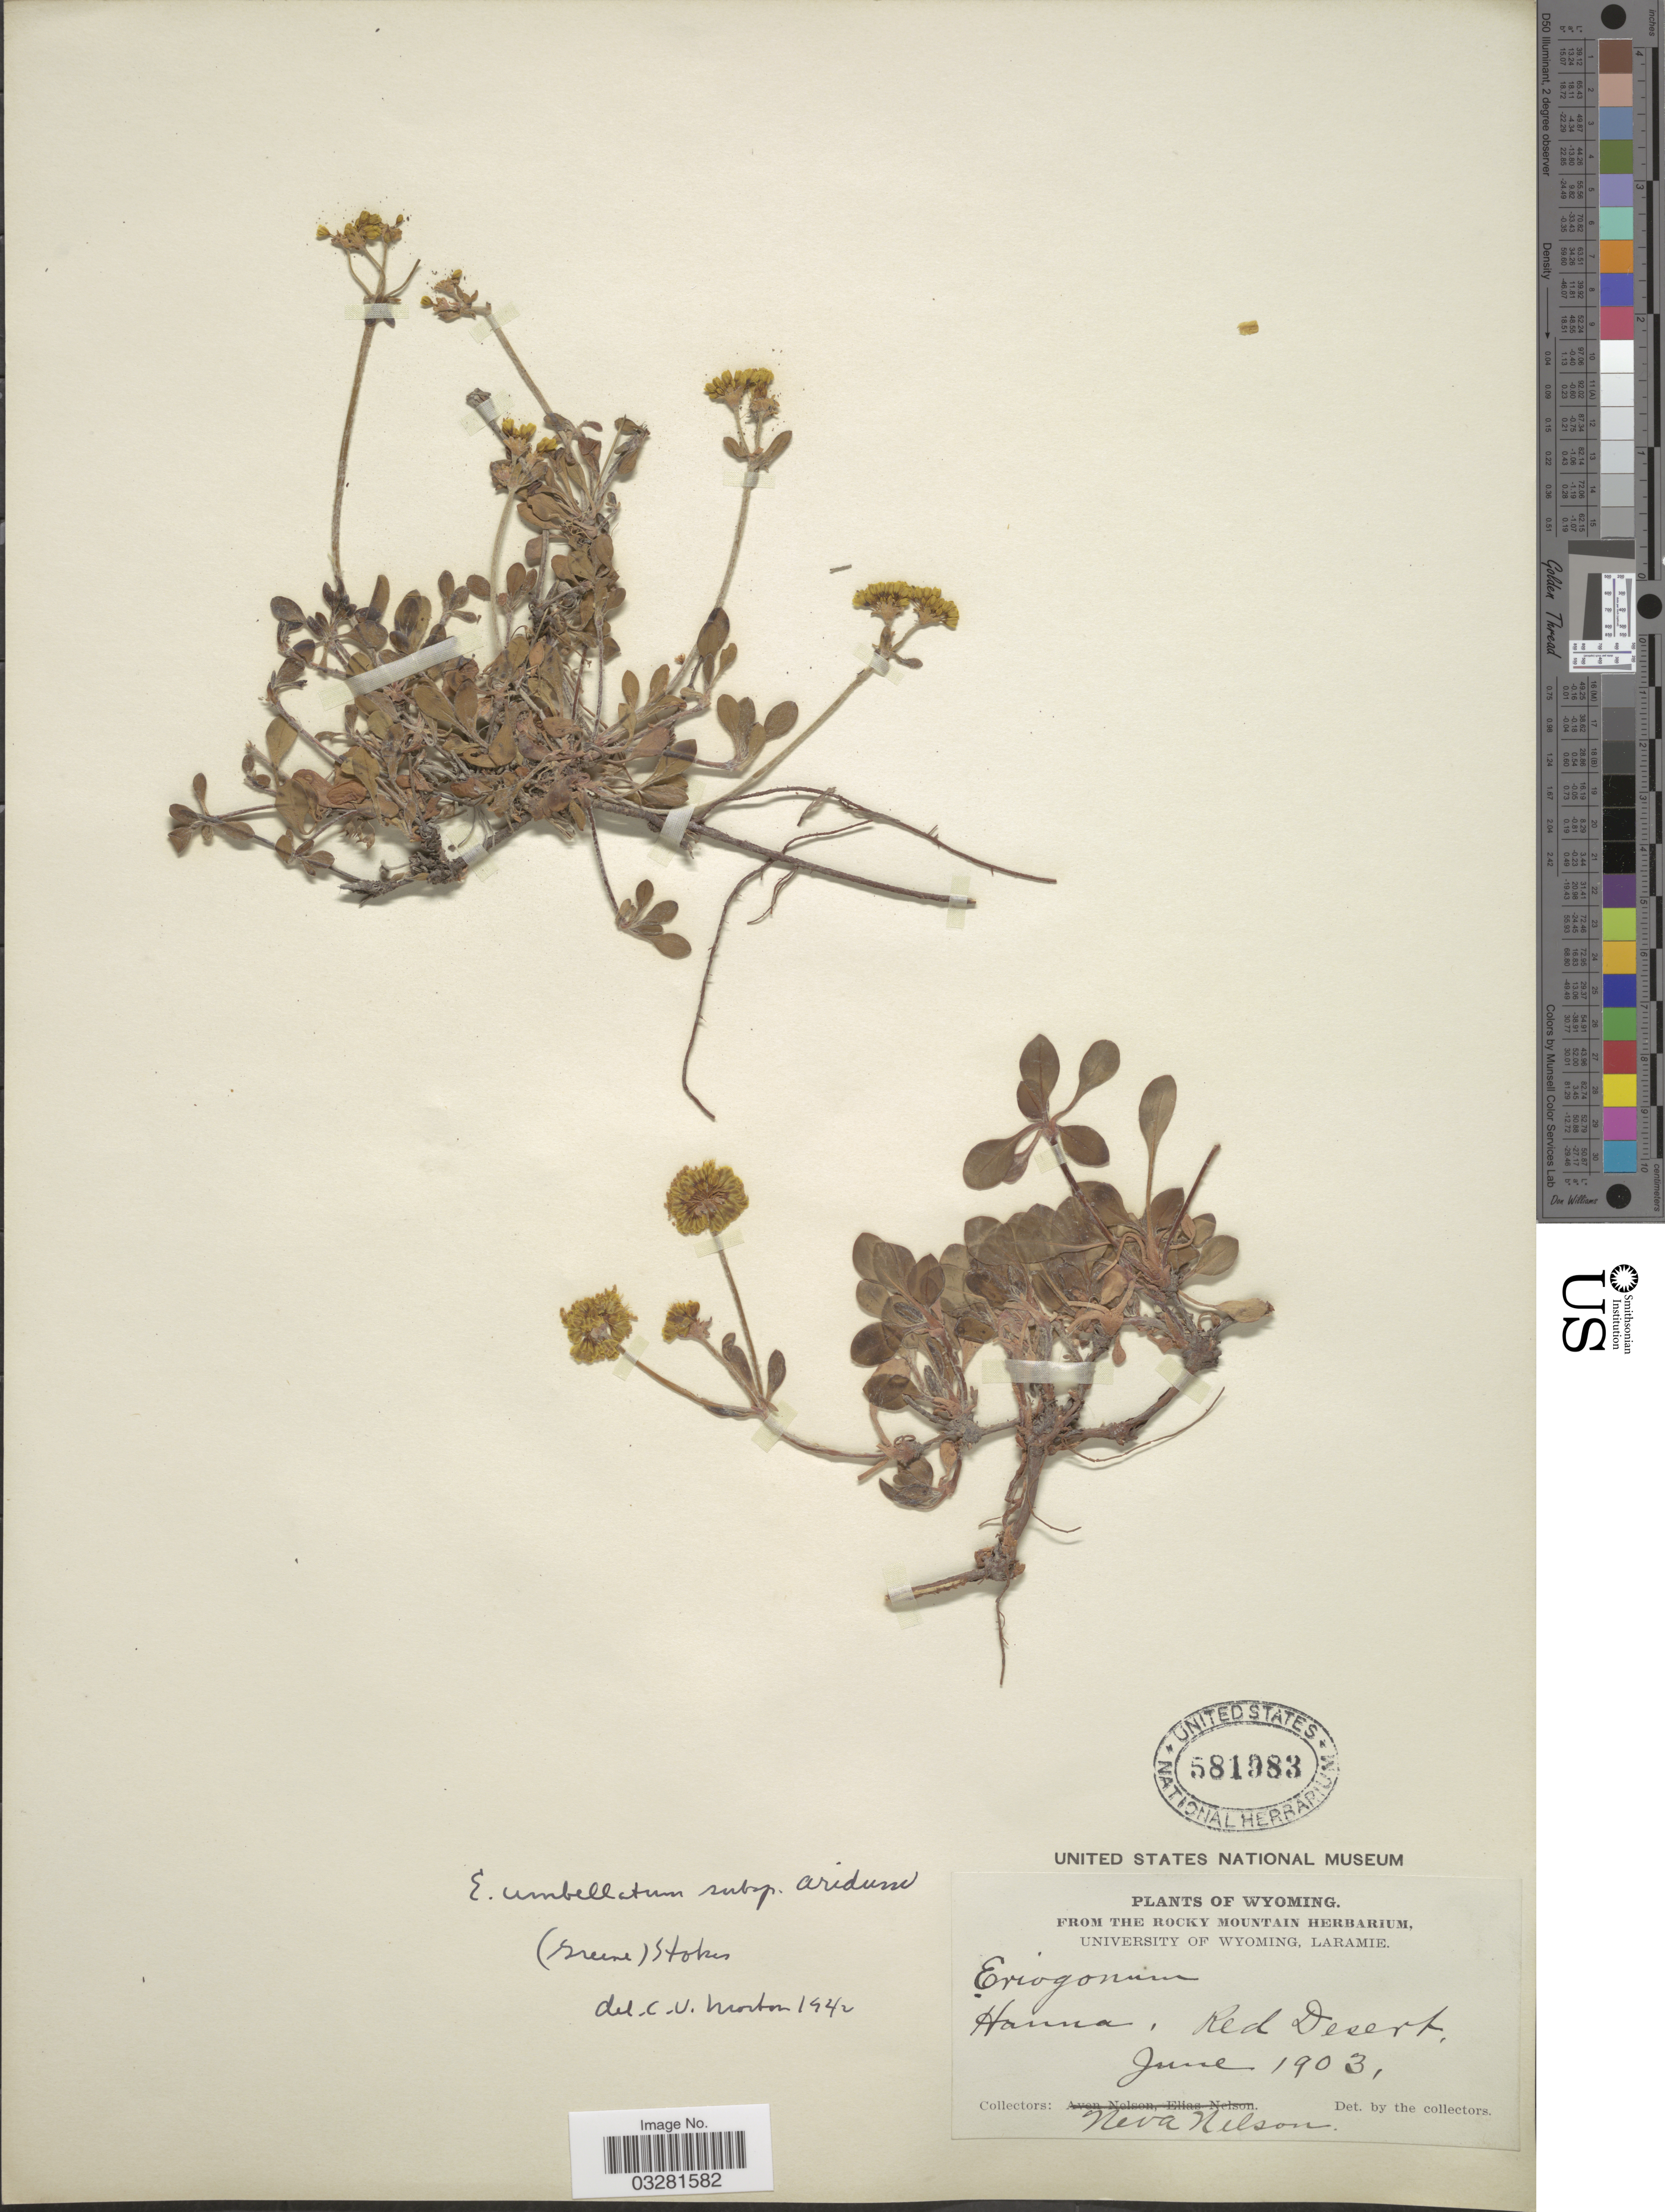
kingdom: Plantae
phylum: Tracheophyta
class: Magnoliopsida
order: Caryophyllales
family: Polygonaceae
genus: Eriogonum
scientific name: Eriogonum umbellatum var. intectum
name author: A. Nelson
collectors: N. A. Nelson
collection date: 1903-06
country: United States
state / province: Wyoming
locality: Hanna, Red Desert.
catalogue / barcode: US 581983